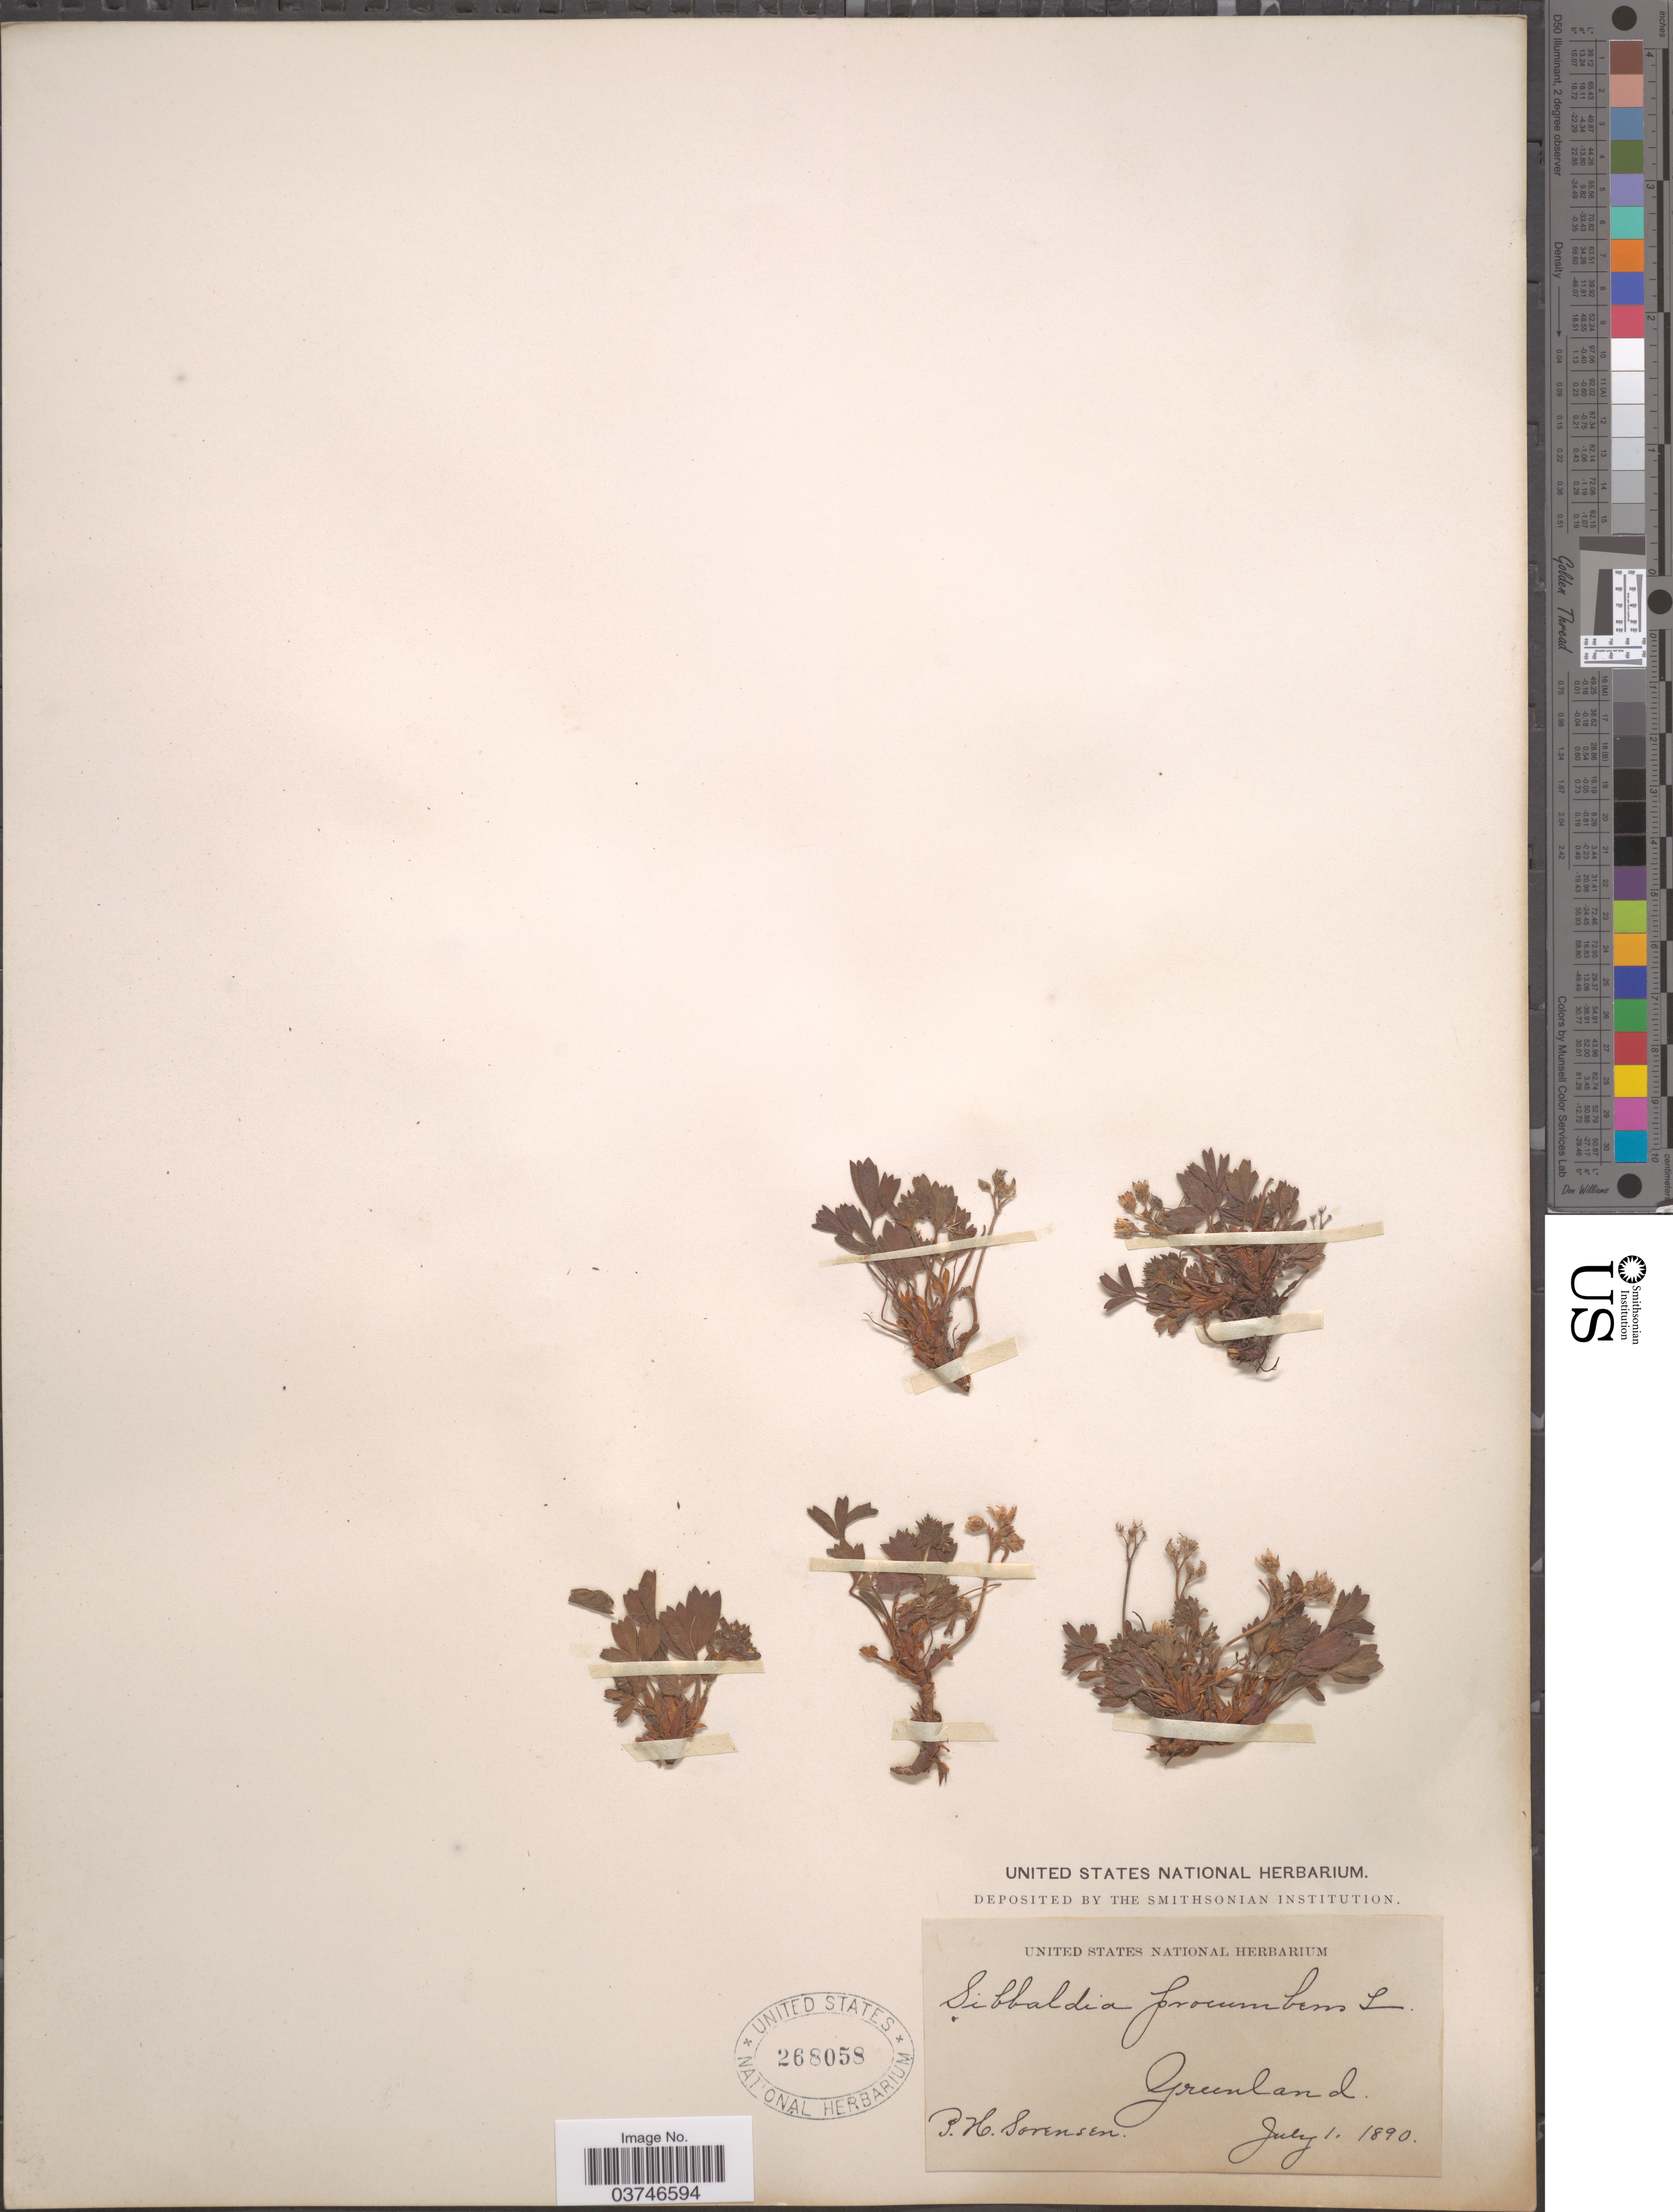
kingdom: Plantae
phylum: Tracheophyta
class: Magnoliopsida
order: Rosales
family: Rosaceae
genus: Sibbaldia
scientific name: Sibbaldia procumbens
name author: L.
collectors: P. Sorensen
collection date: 1890-07-01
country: Greenland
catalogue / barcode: US 268058